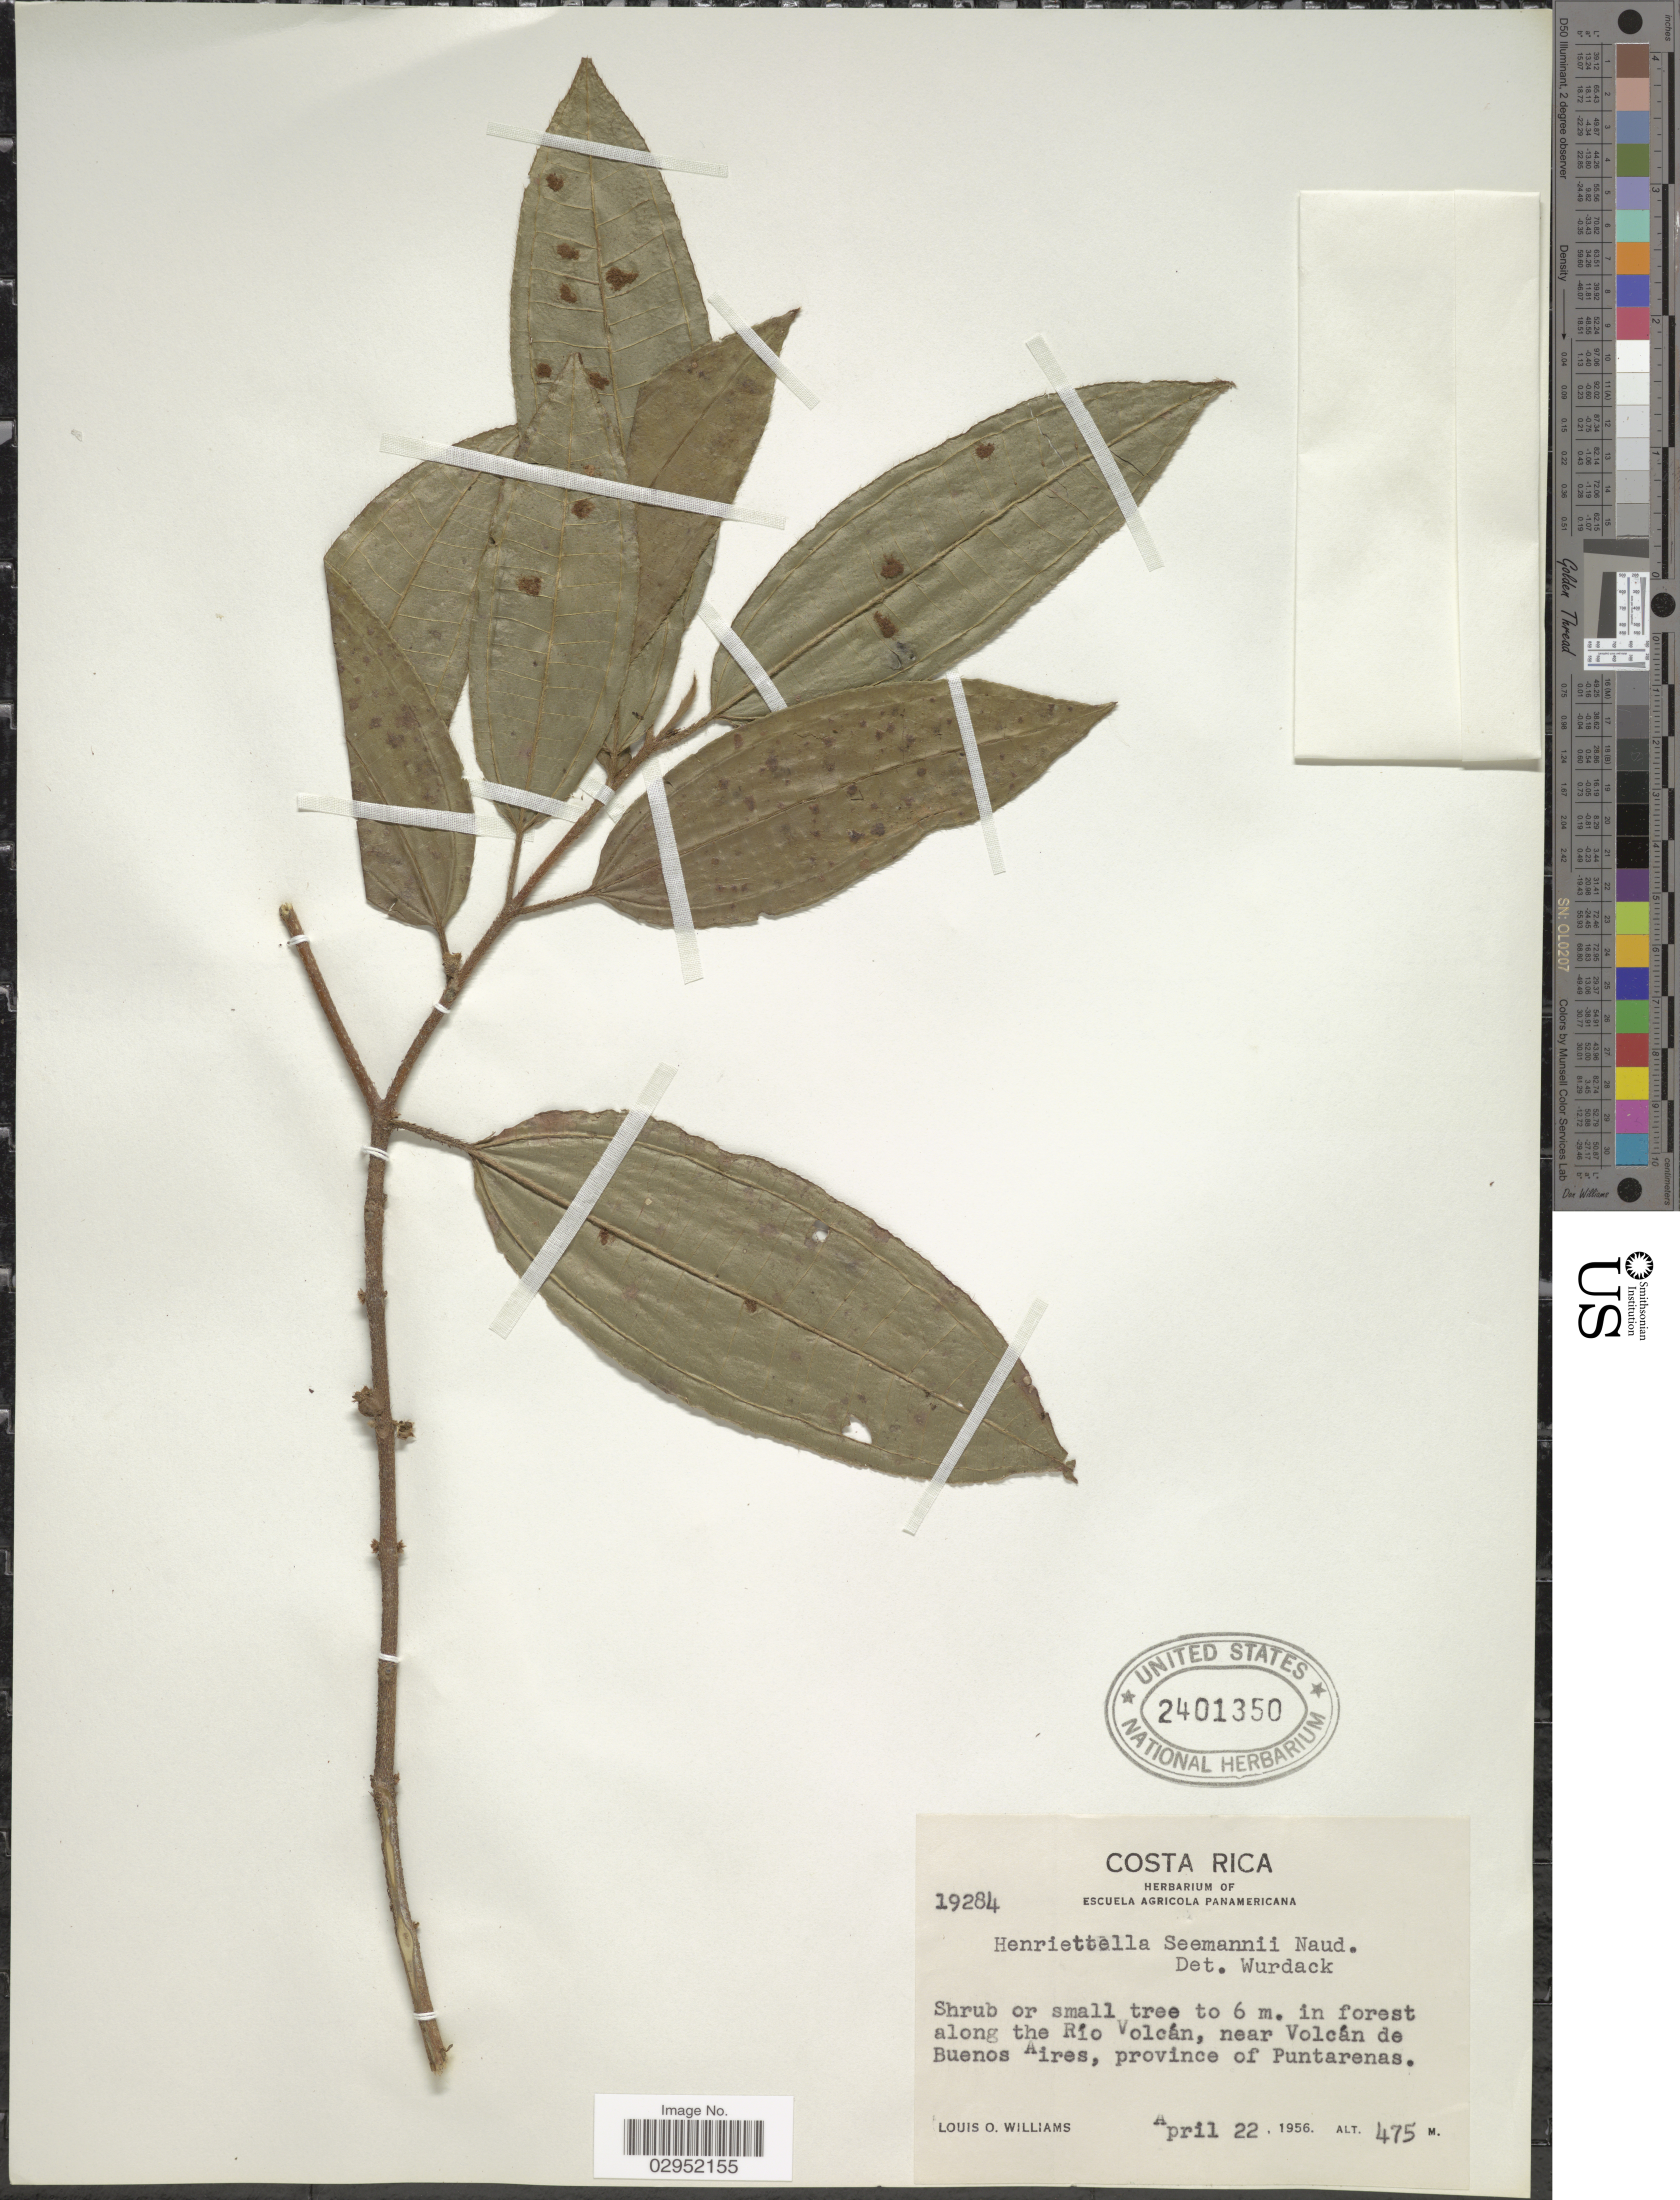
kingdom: Plantae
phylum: Tracheophyta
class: Magnoliopsida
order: Myrtales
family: Melastomataceae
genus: Henriettea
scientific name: Henriettea seemannii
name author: (Naudin) L.O. Williams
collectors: L. O. Williams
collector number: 19284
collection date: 1956-04-22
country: Costa Rica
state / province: Puntarenas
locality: Along the Río Volcan, near Volcán de Buenos Aires.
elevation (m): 475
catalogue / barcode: US 2401350